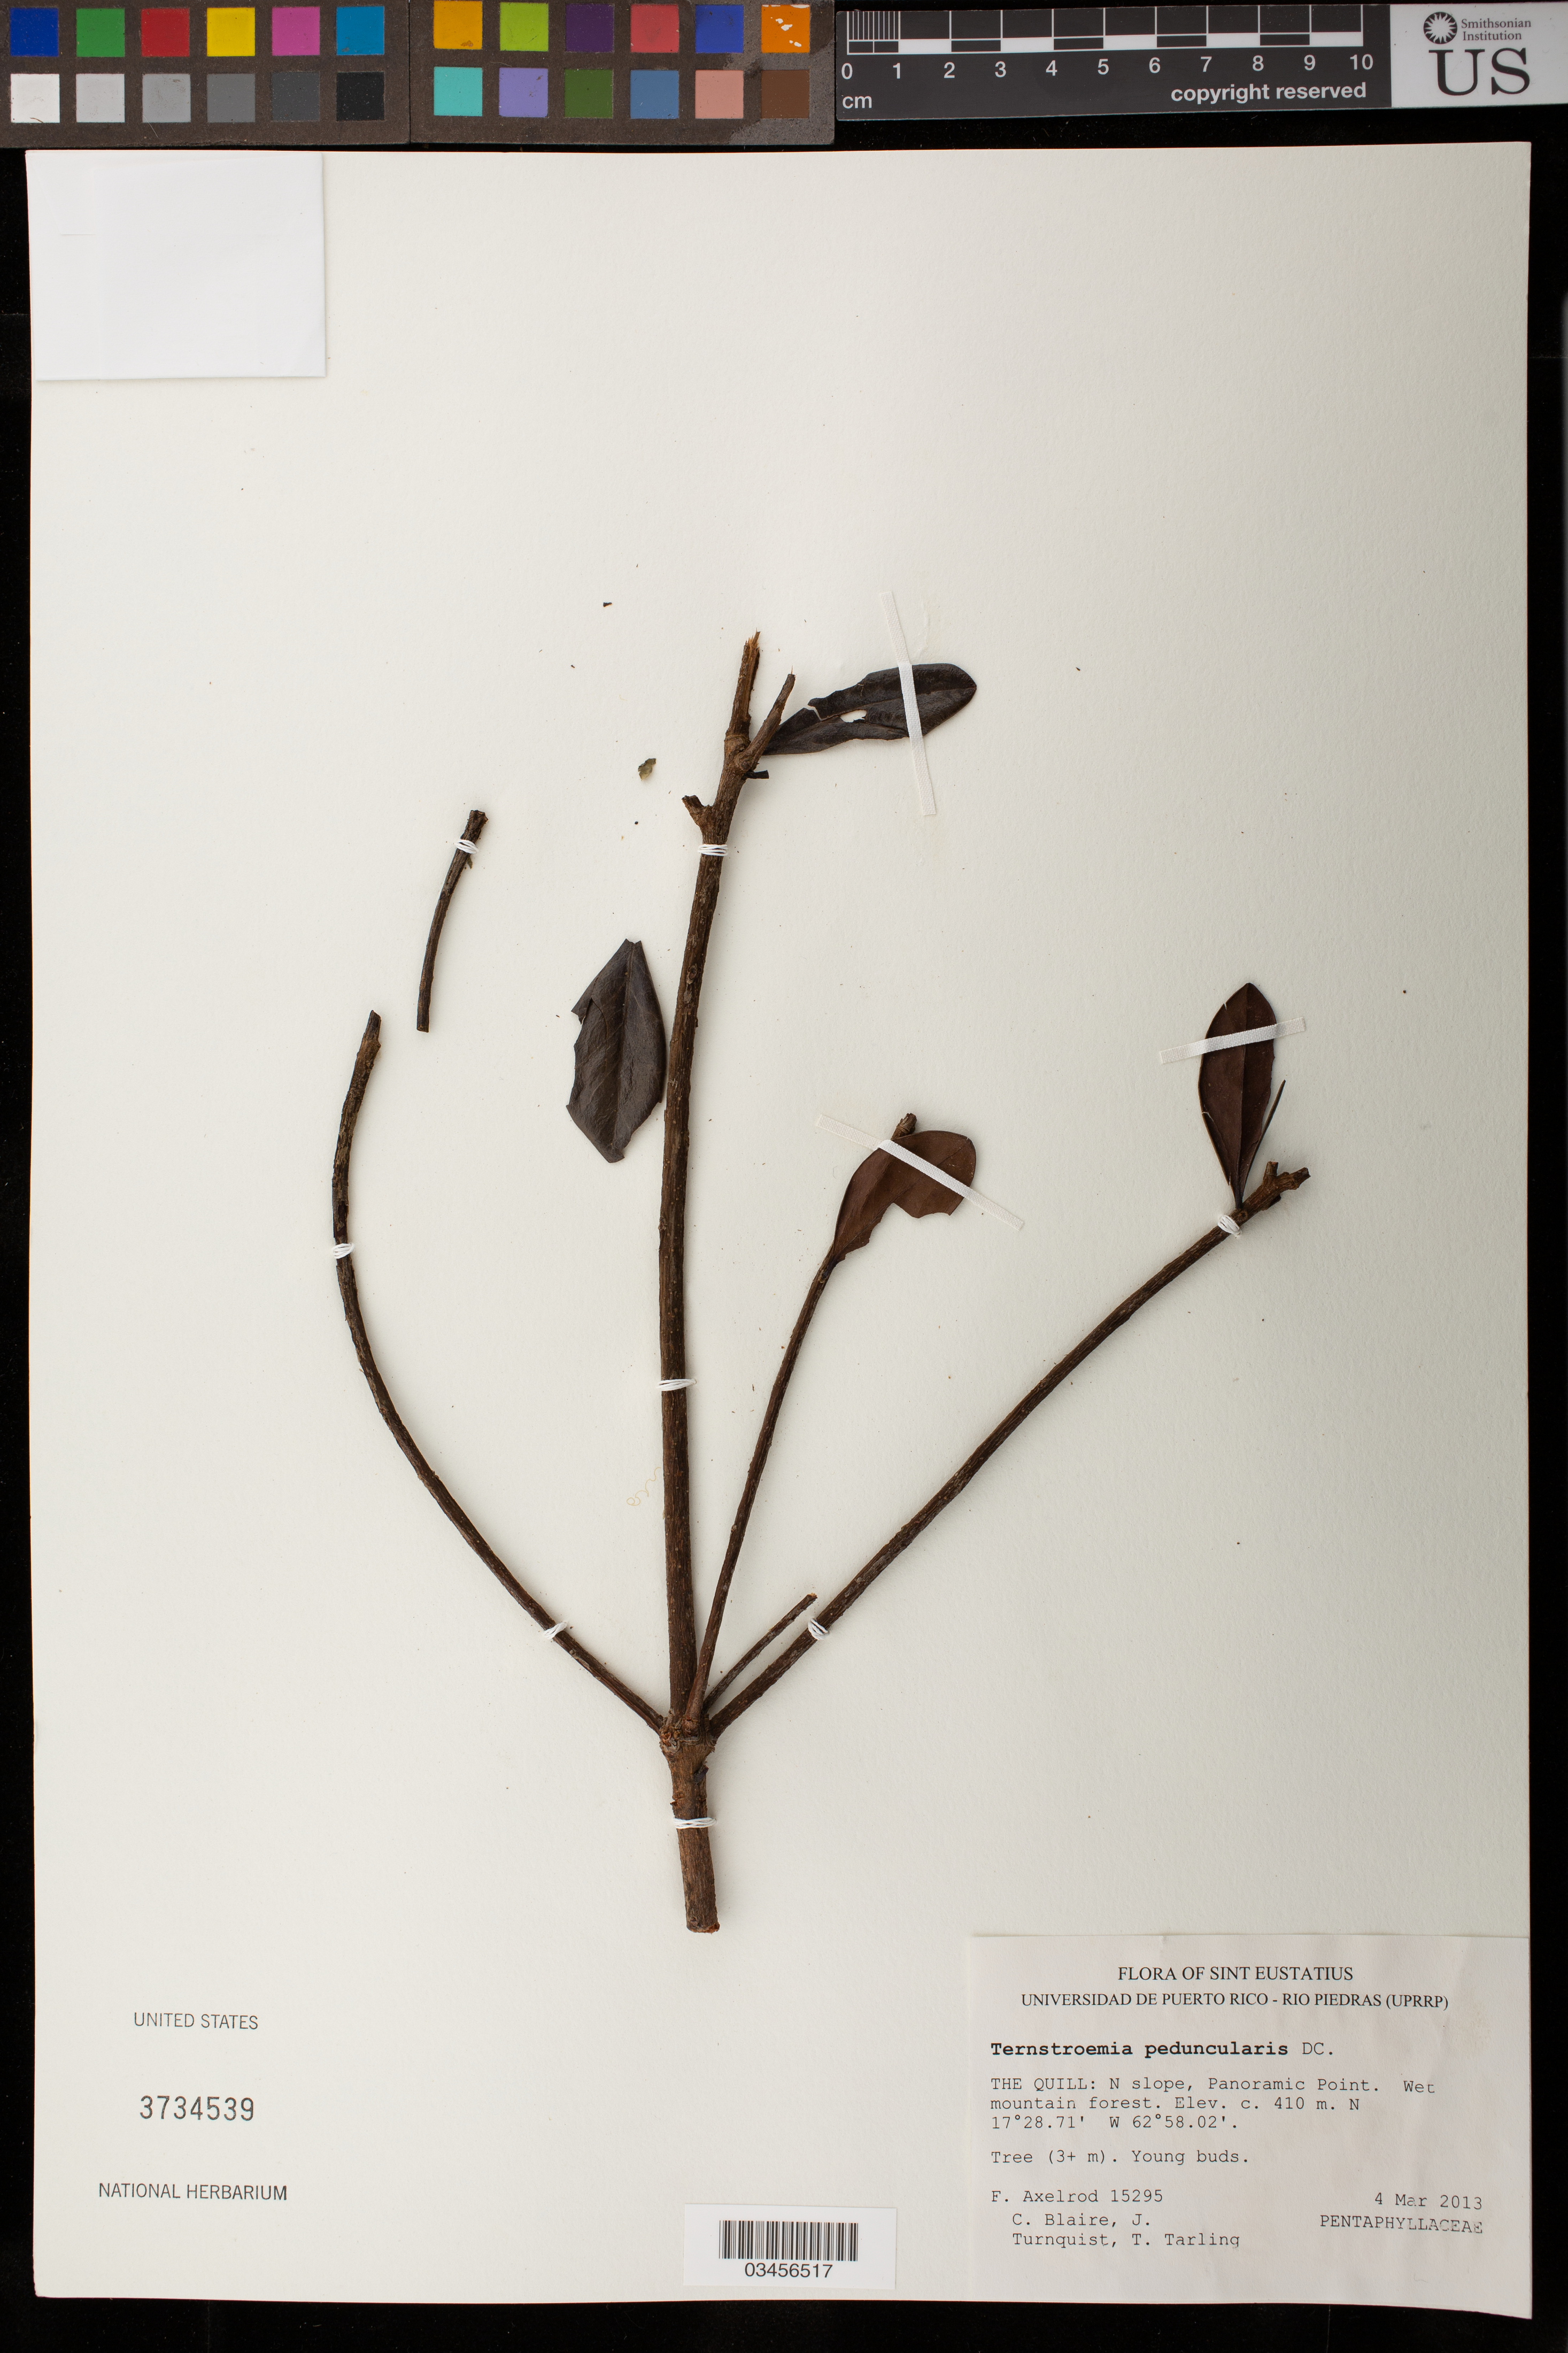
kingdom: Plantae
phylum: Tracheophyta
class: Magnoliopsida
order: Caryophyllales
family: Polygonaceae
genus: Fallopia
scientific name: Fallopia multiflora var. multiflora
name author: (Thunb. ex Murray) Haraldson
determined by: Won, Hyosig; Park, Chong-wook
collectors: Y. Tateishi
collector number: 1096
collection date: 1973-10-09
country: Japan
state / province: Tokyo, Federal City of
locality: Meguro-ku, Komaba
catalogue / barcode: US 2740541